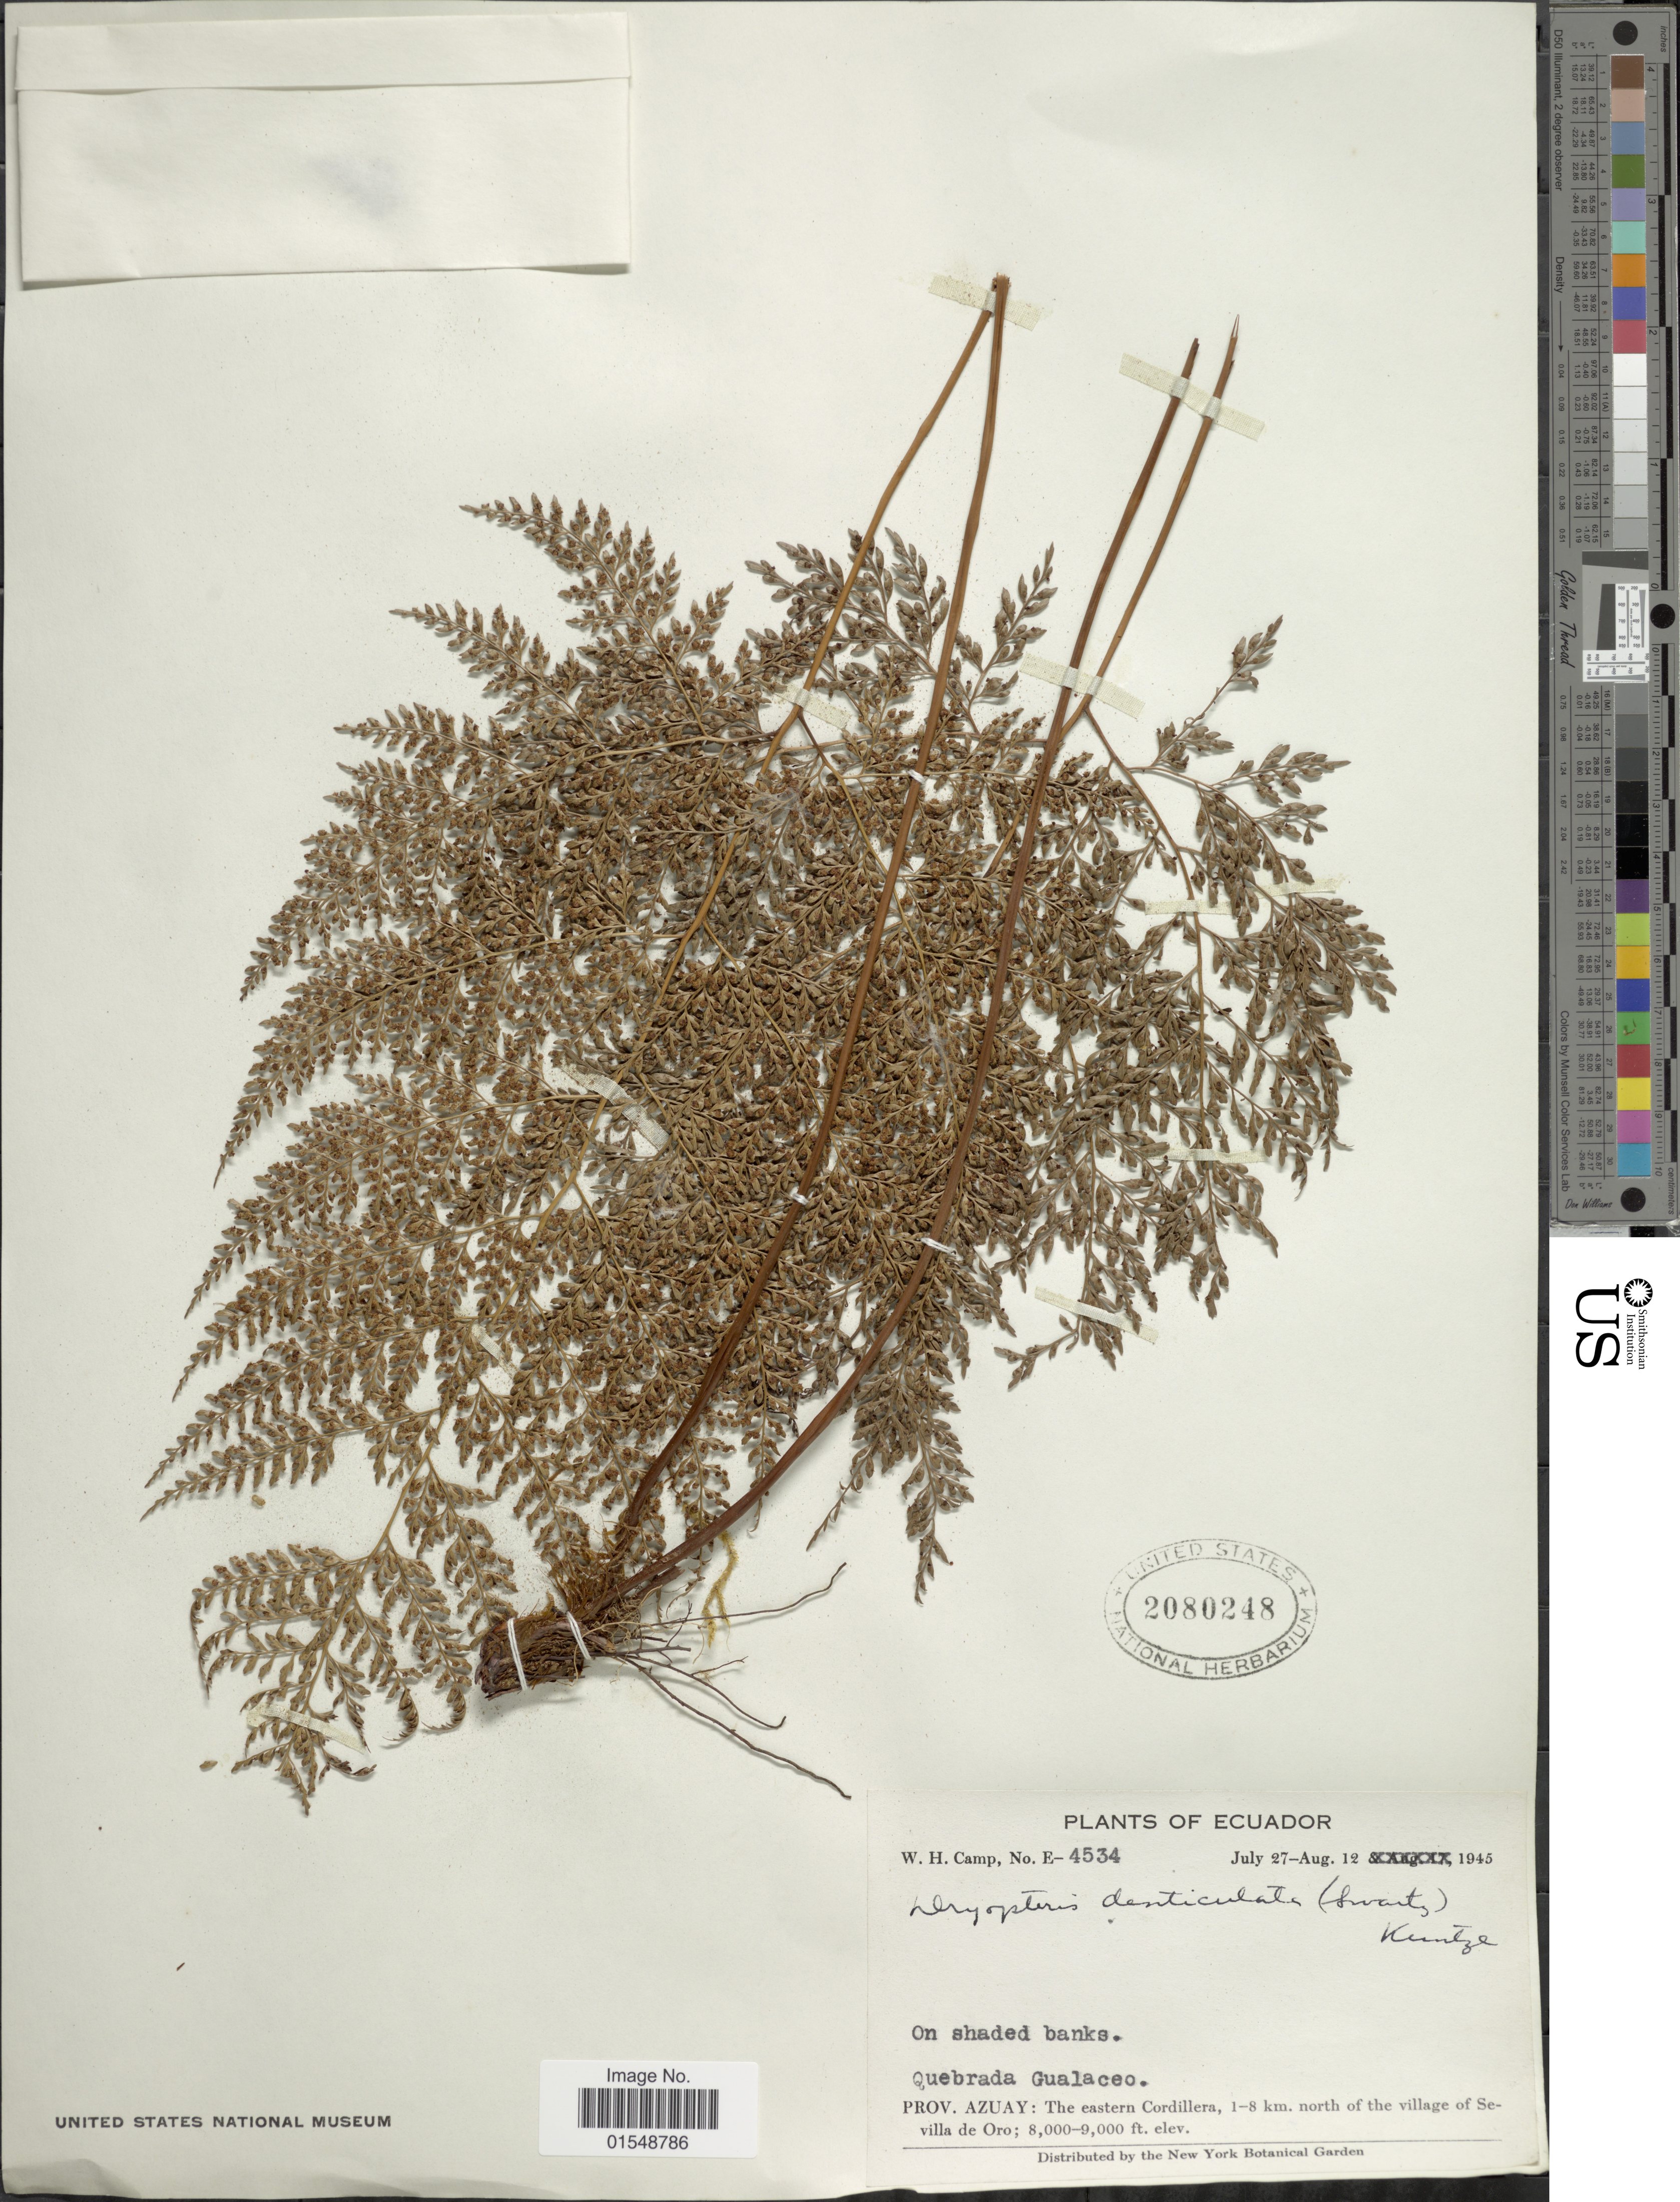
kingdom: Plantae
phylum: Tracheophyta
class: Polypodiopsida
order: Polypodiales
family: Dryopteridaceae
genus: Arachniodes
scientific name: Arachniodes denticulata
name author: (Sw.) Ching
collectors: W. H. Camp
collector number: E-4534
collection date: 1945-07-27/1945-08-12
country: Ecuador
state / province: Azuay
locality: Quebrada Gualaceo, the eastern Cordillera, 1-8 km. north of the village of Sevilla de Oro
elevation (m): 2438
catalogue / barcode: US 2080248